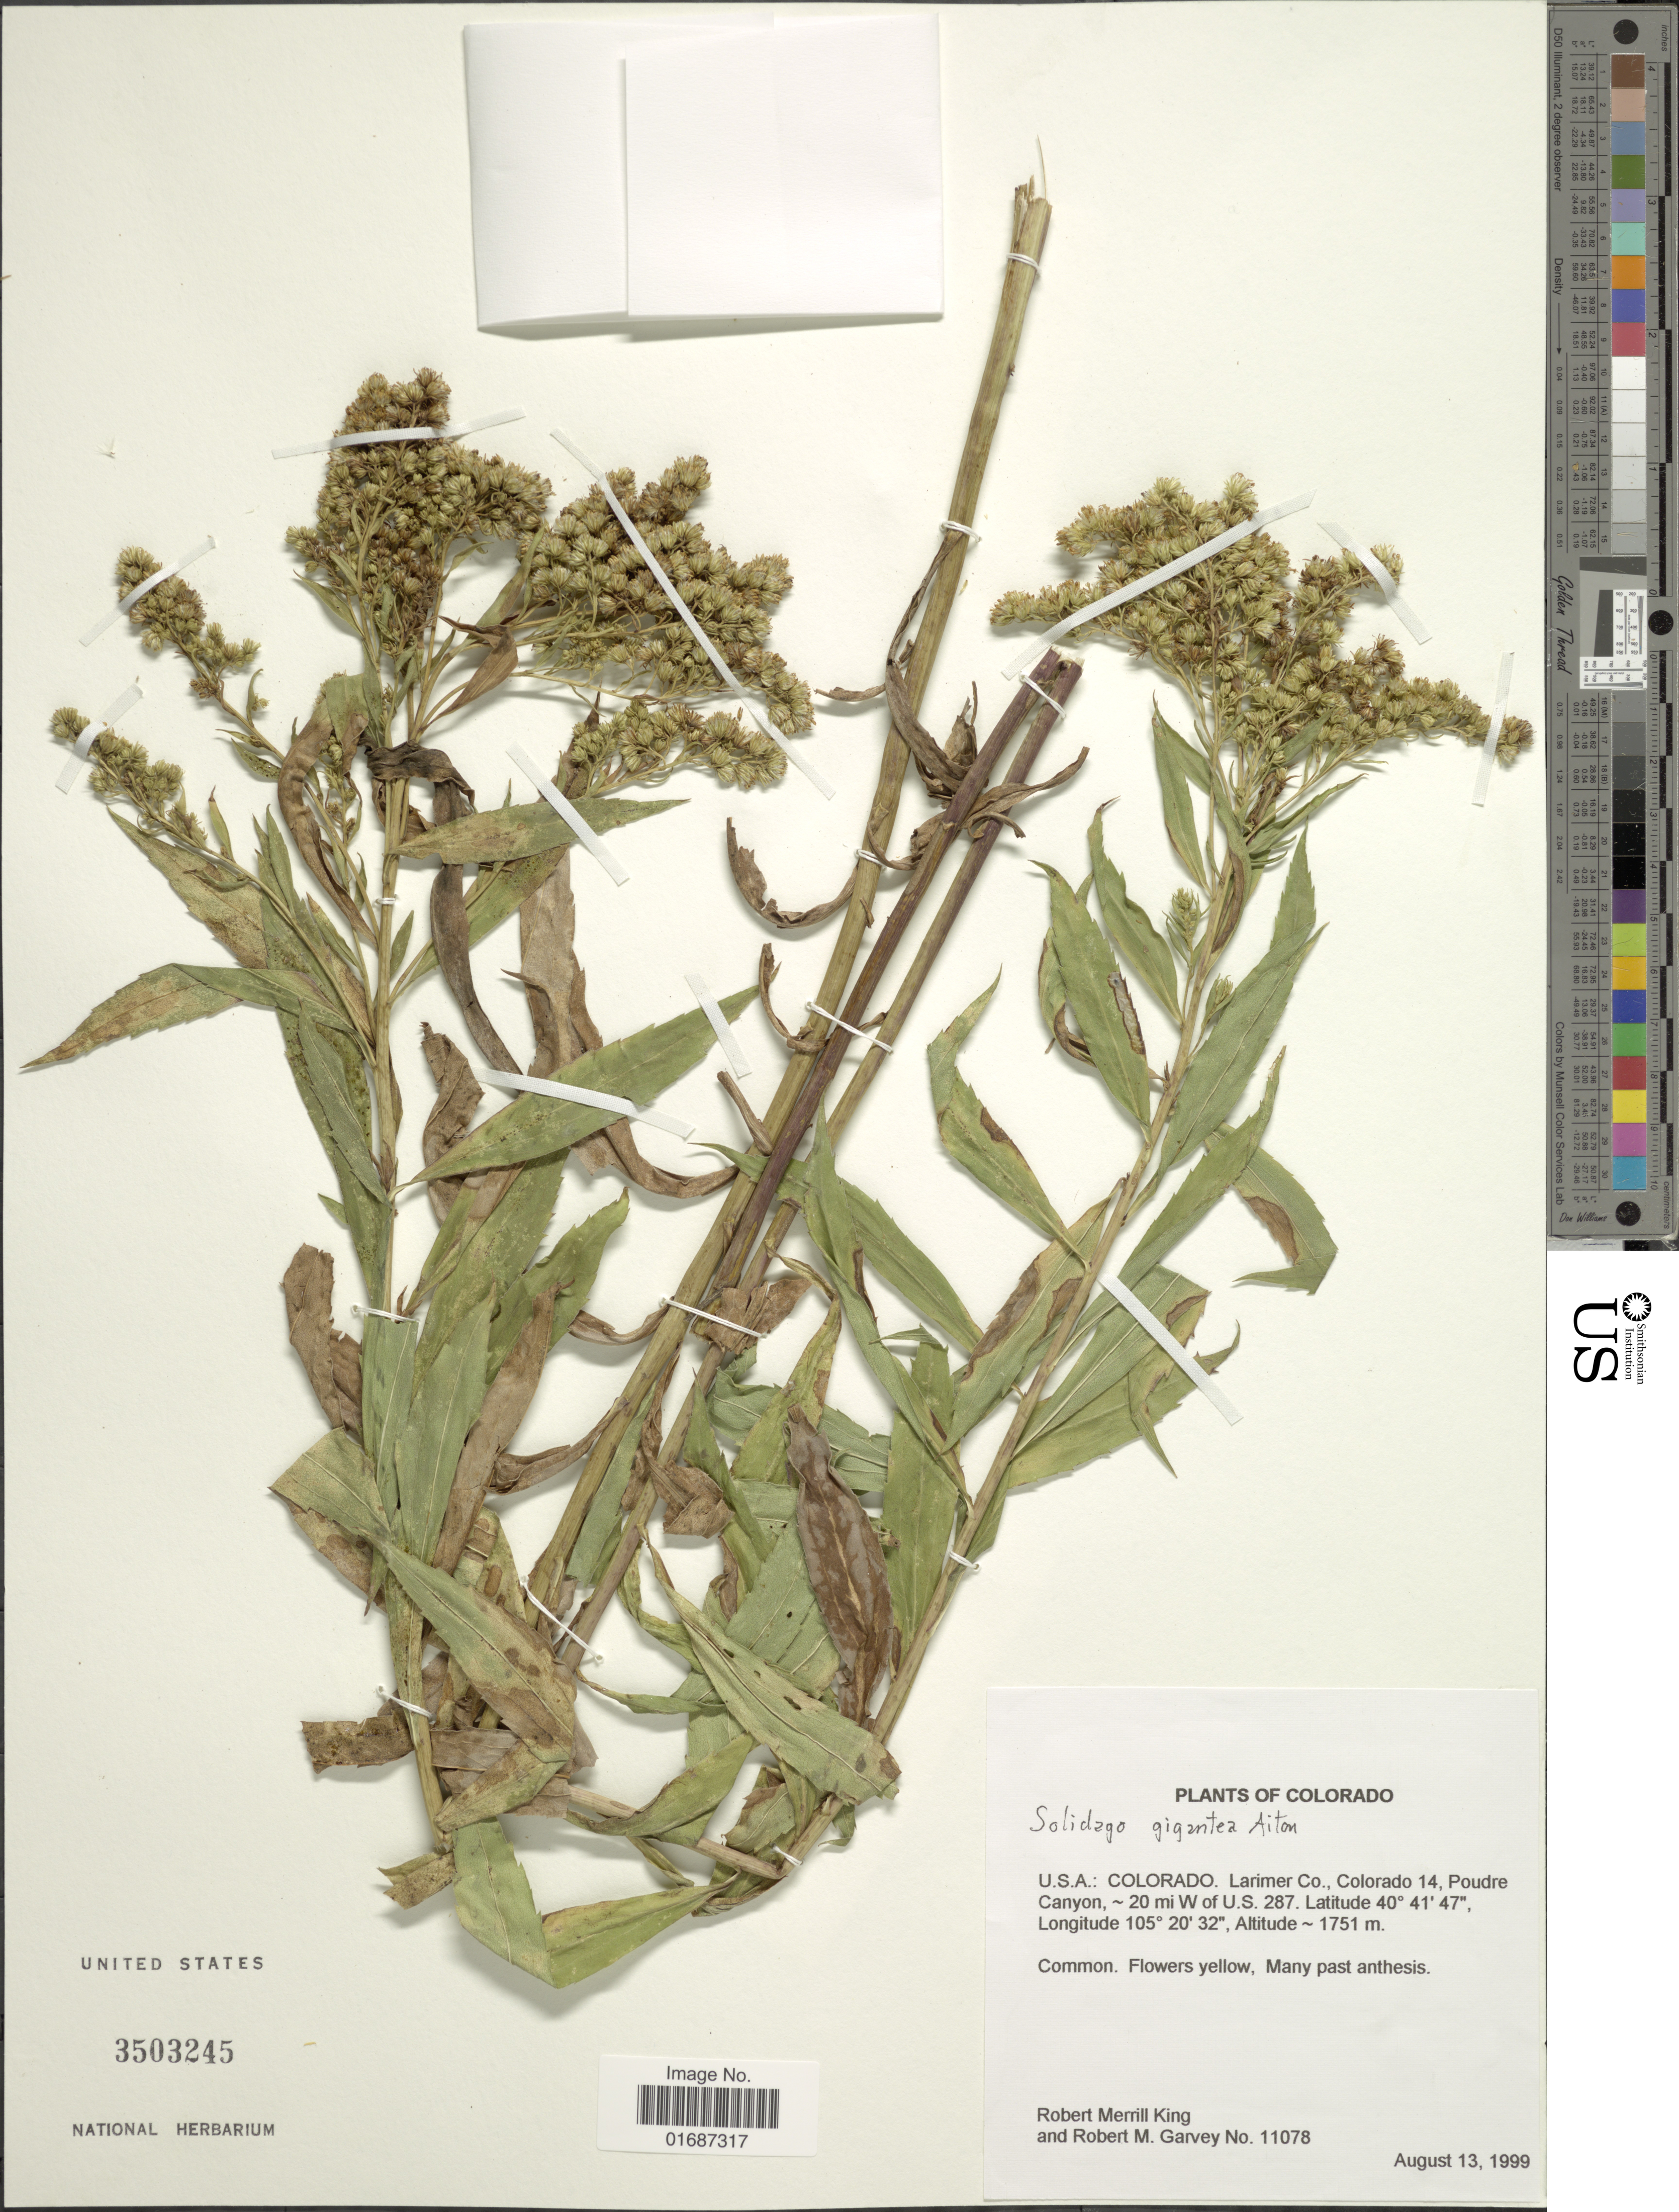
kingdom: Plantae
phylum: Tracheophyta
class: Magnoliopsida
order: Asterales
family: Asteraceae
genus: Solidago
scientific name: Solidago gigantea var. leiophylla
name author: Fernald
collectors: R. M. King & R. Garvey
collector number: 11078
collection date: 1999-08-13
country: United States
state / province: Colorado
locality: Larimer Co. Colorado 14, Poudre Canyon - 20 mi W of U.S. 287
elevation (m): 1751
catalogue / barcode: US 3503245